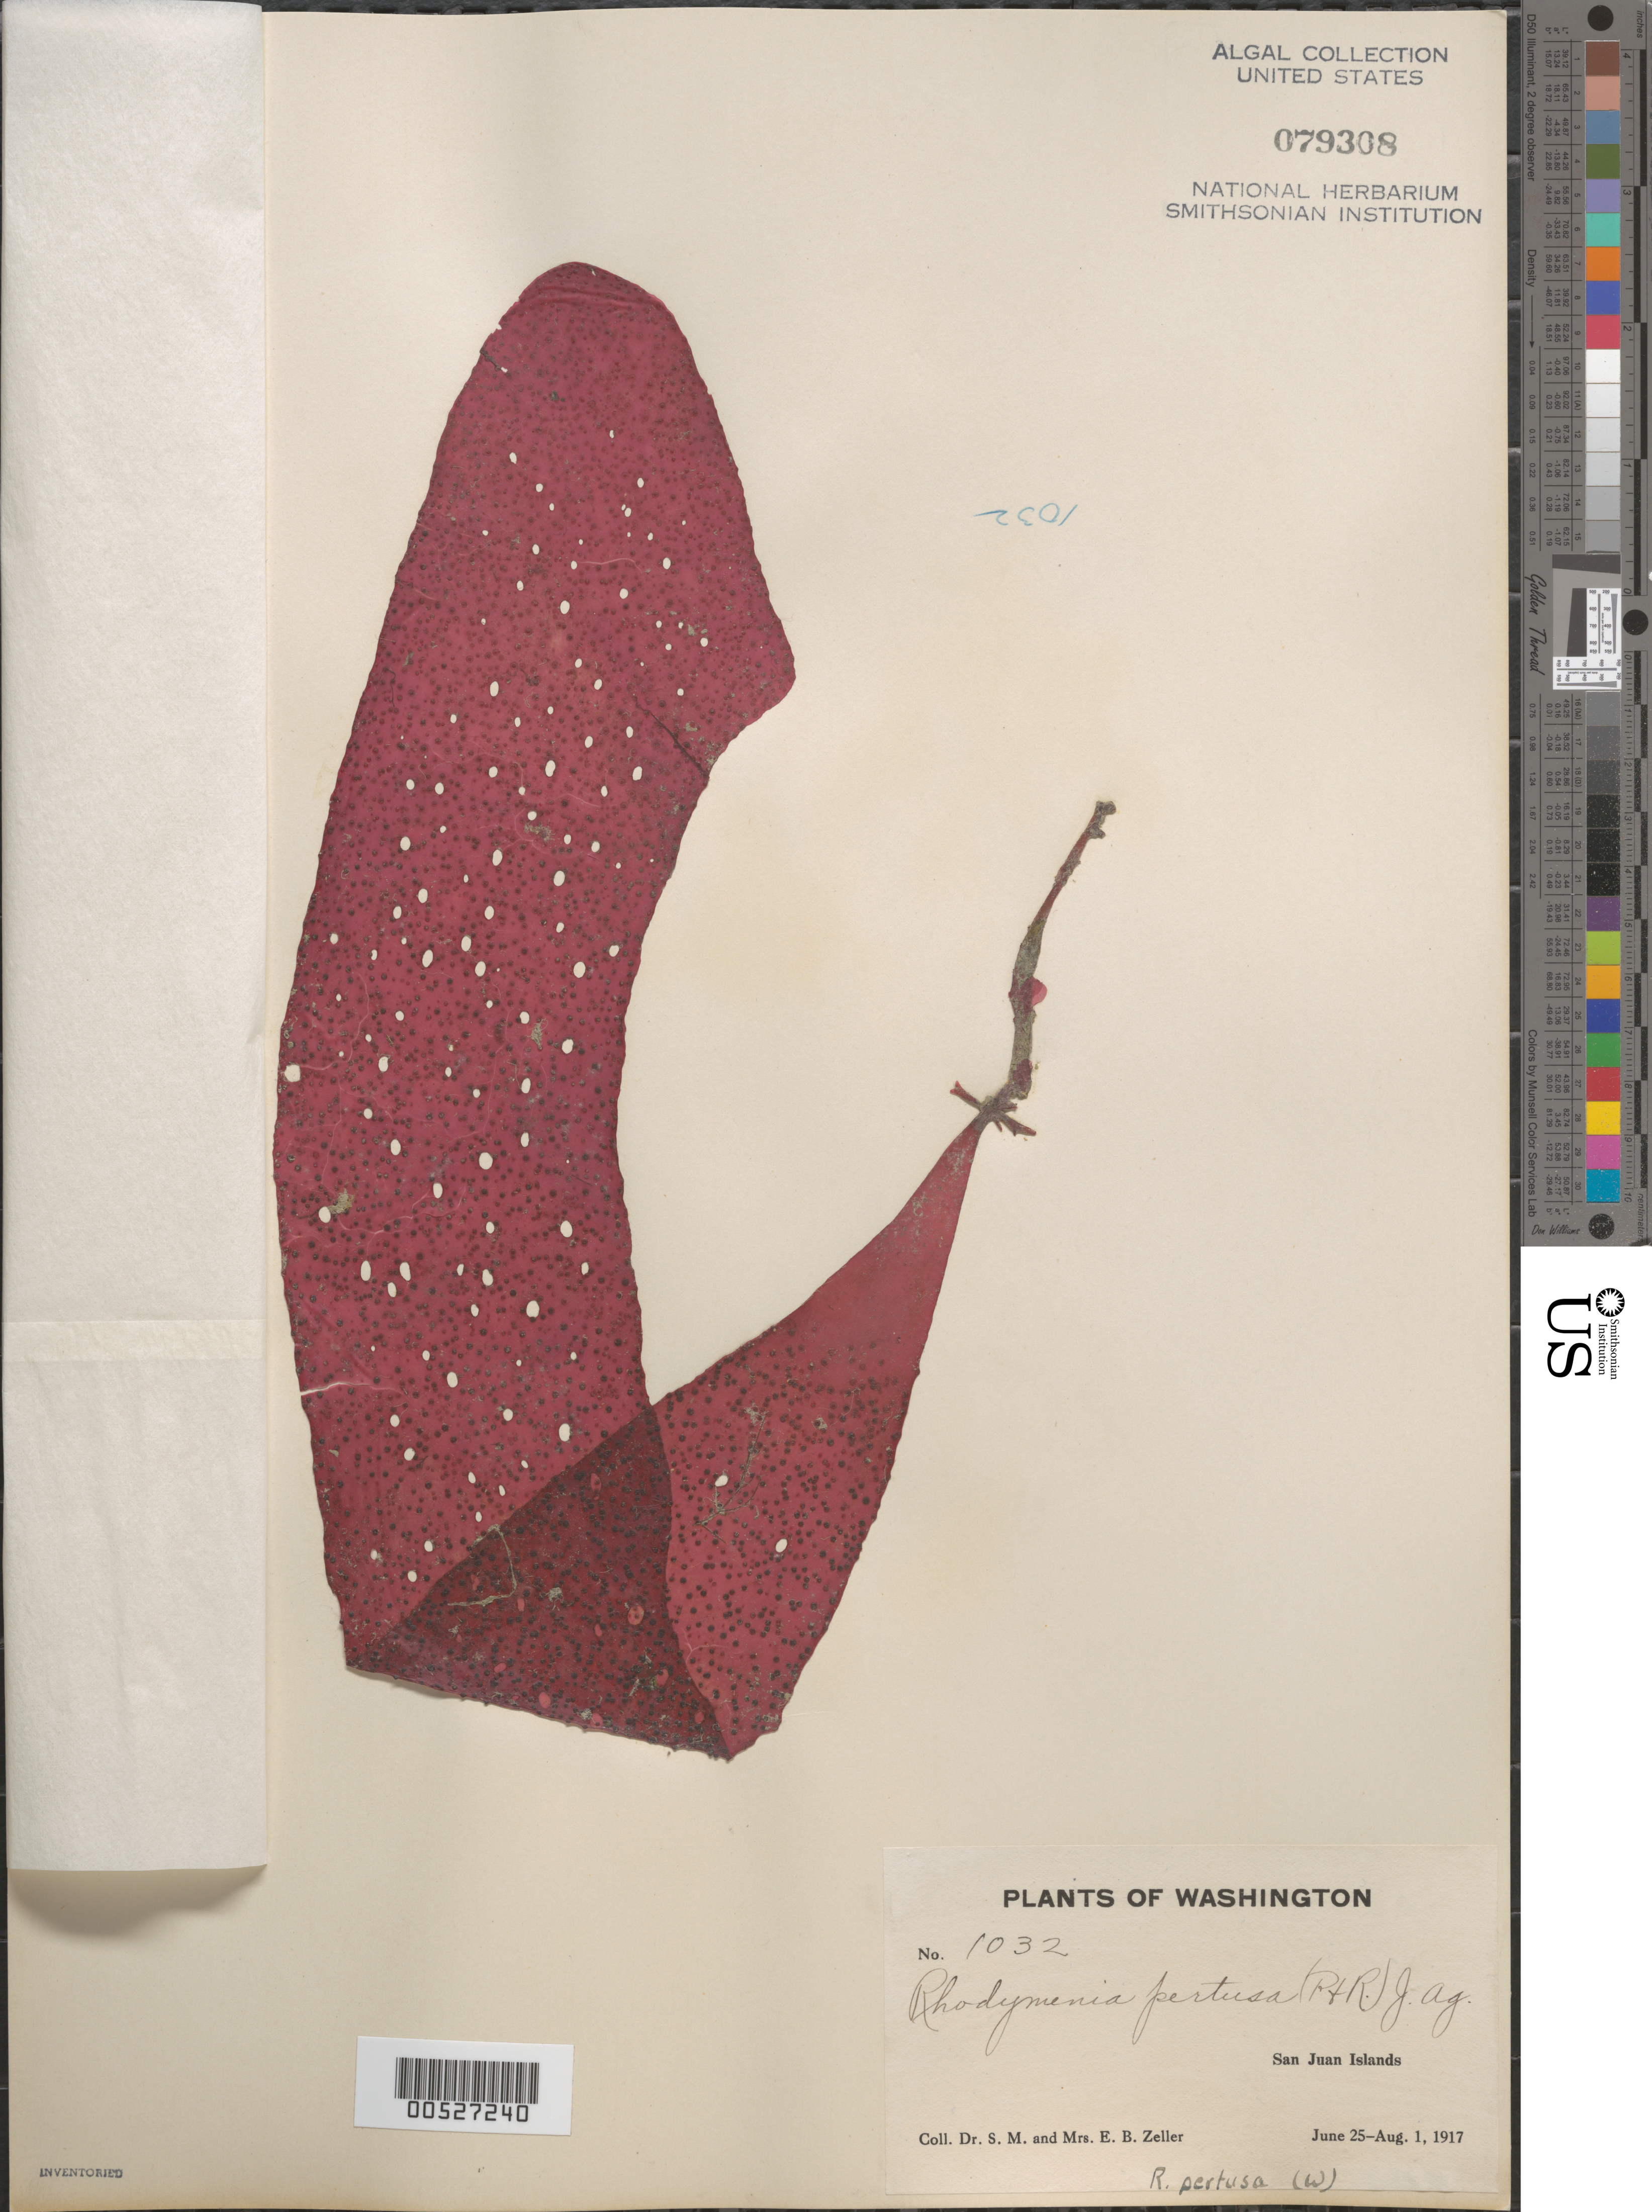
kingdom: Plantae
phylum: Rhodophyta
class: Florideophyceae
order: Rhodymeniales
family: Rhodymeniaceae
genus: Rhodymenia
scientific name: Rhodymenia pertusa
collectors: S. Zeller & E. Zeller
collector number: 1032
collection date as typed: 25 Jun 1917 to 01 Aug 1917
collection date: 1917-06-25/1917-08-01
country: United States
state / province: Washington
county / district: San Juan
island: San Juan Islands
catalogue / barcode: US 79308